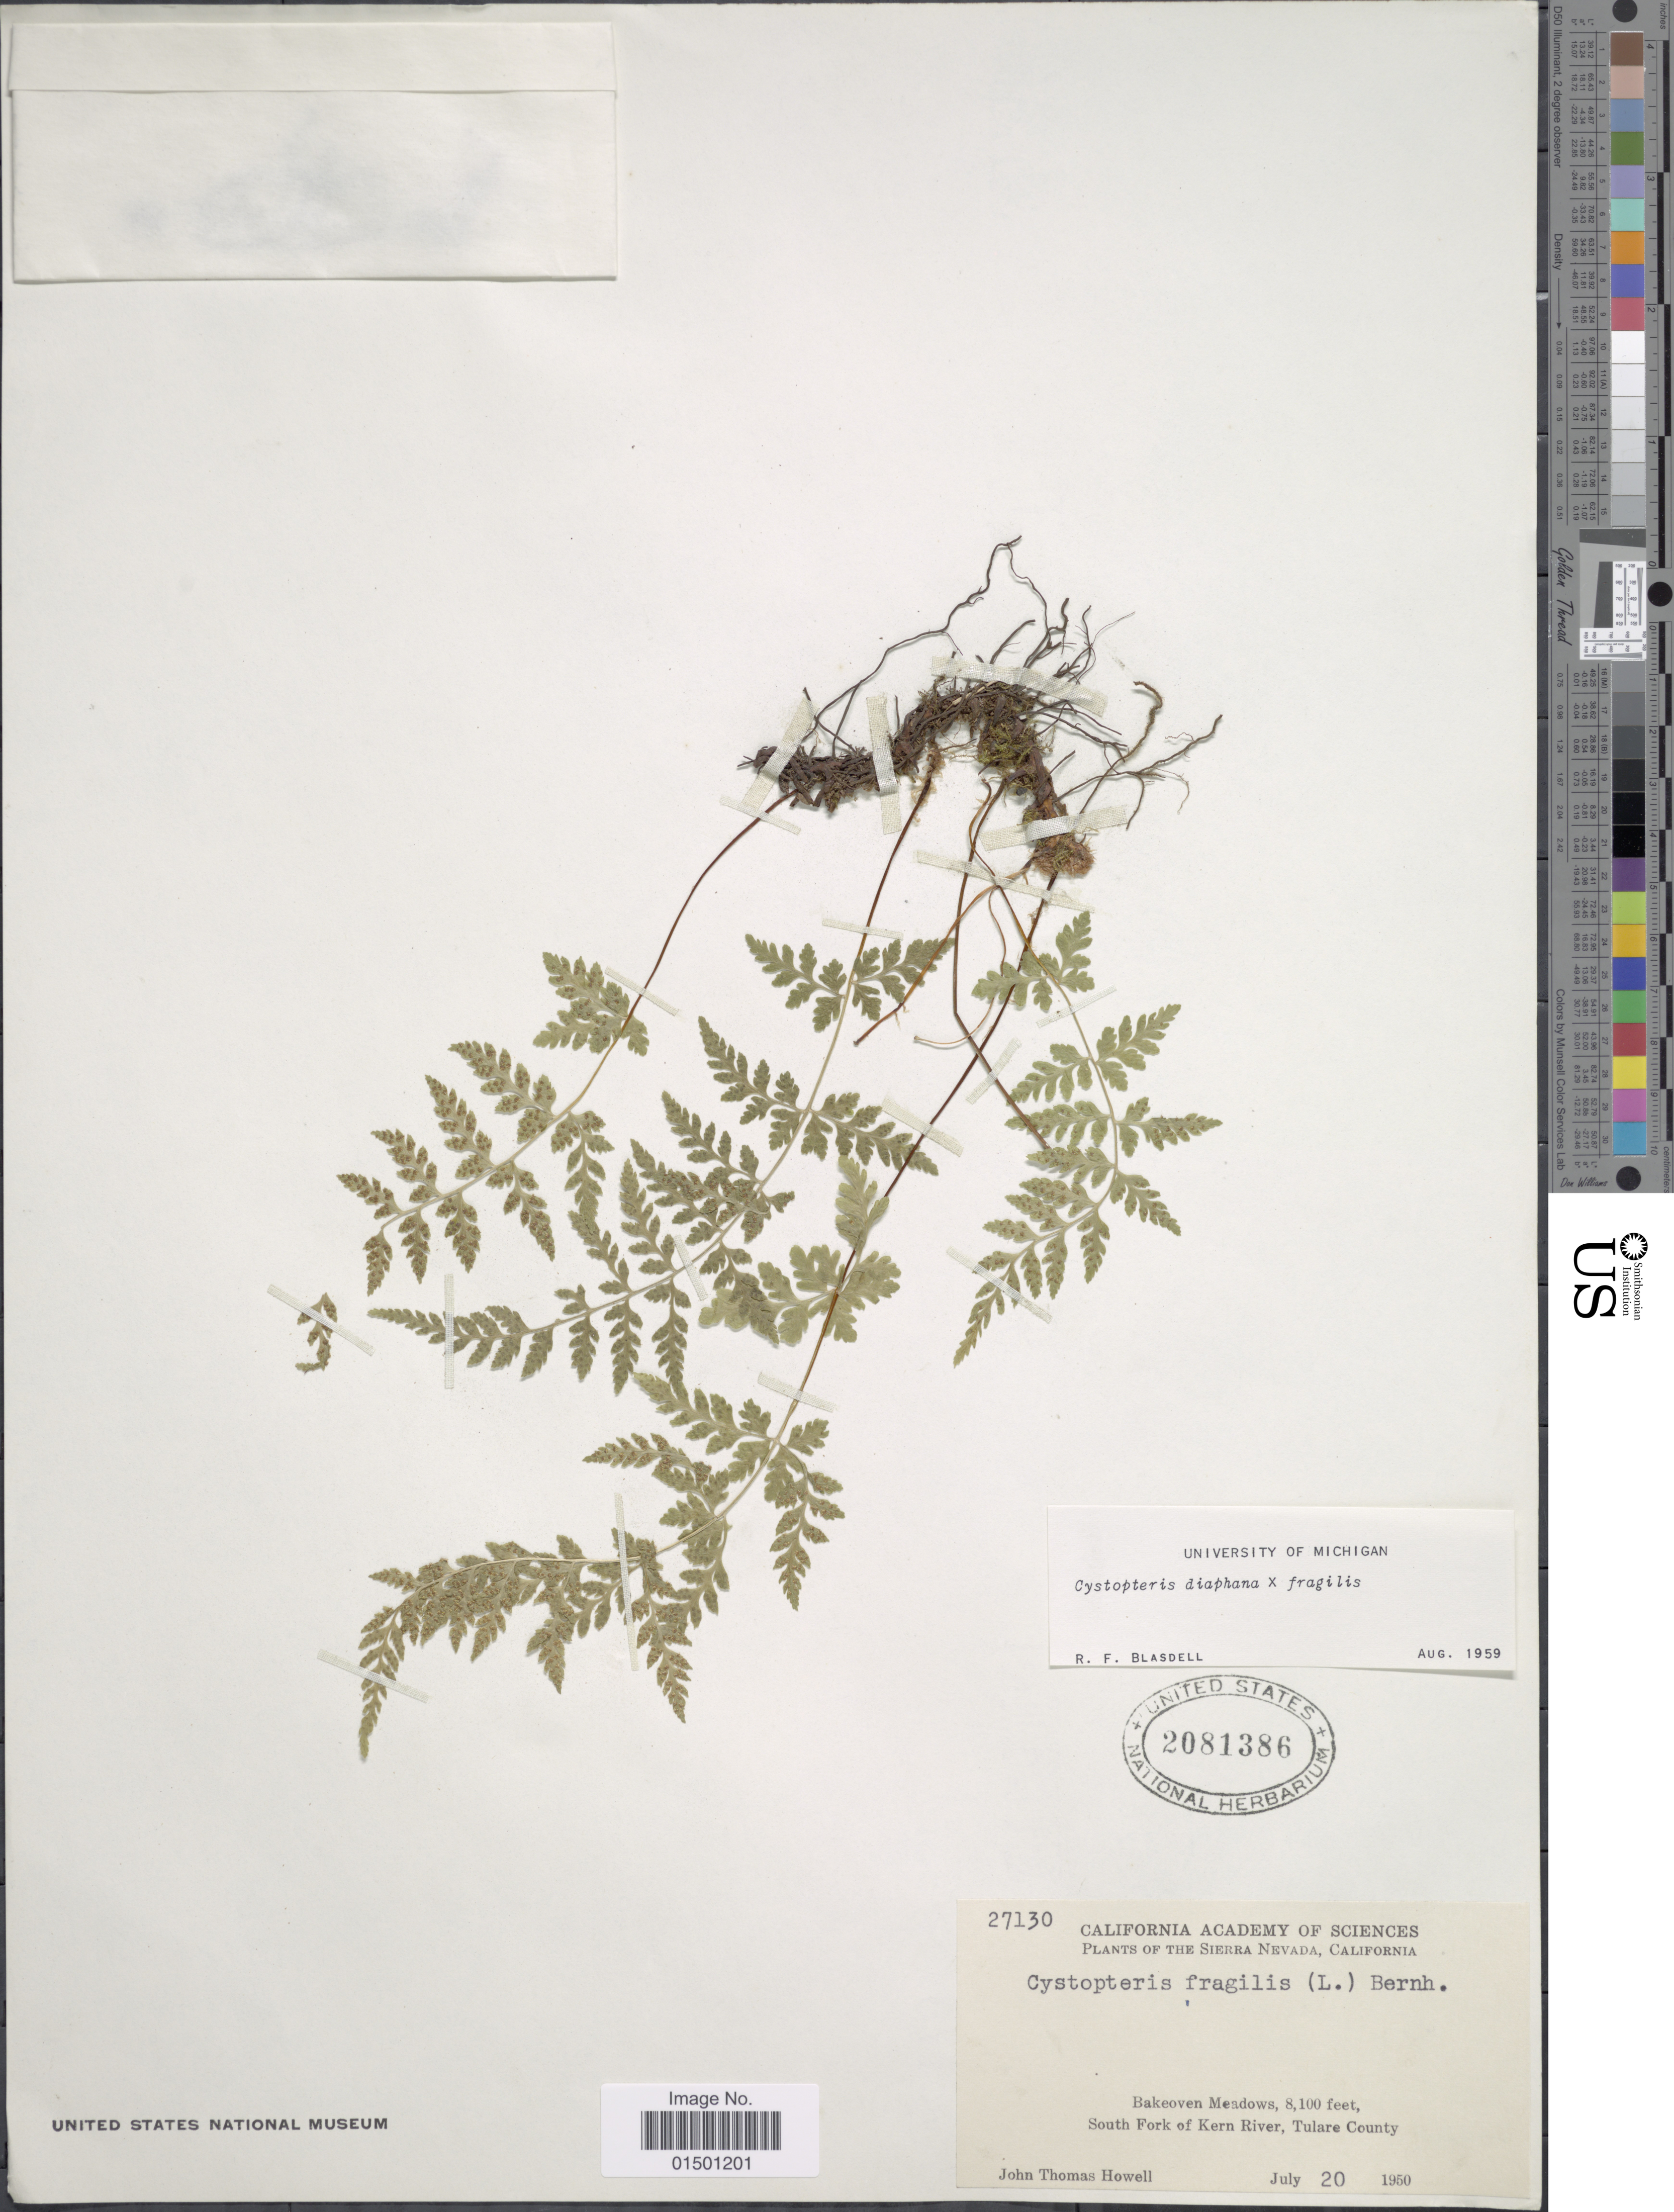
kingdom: Plantae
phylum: Tracheophyta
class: Polypodiopsida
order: Polypodiales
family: Cystopteridaceae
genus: Cystopteris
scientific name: Cystopteris diaphana x C. fragilis (L.) Bernh.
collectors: J. T. Howell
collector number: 27130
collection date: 1950-07-20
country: United States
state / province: California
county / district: Tulare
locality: Sierra Nevada, Bakeoven Meadows, South Fork of Kern River, Tulare County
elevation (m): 2469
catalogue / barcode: US 2081386